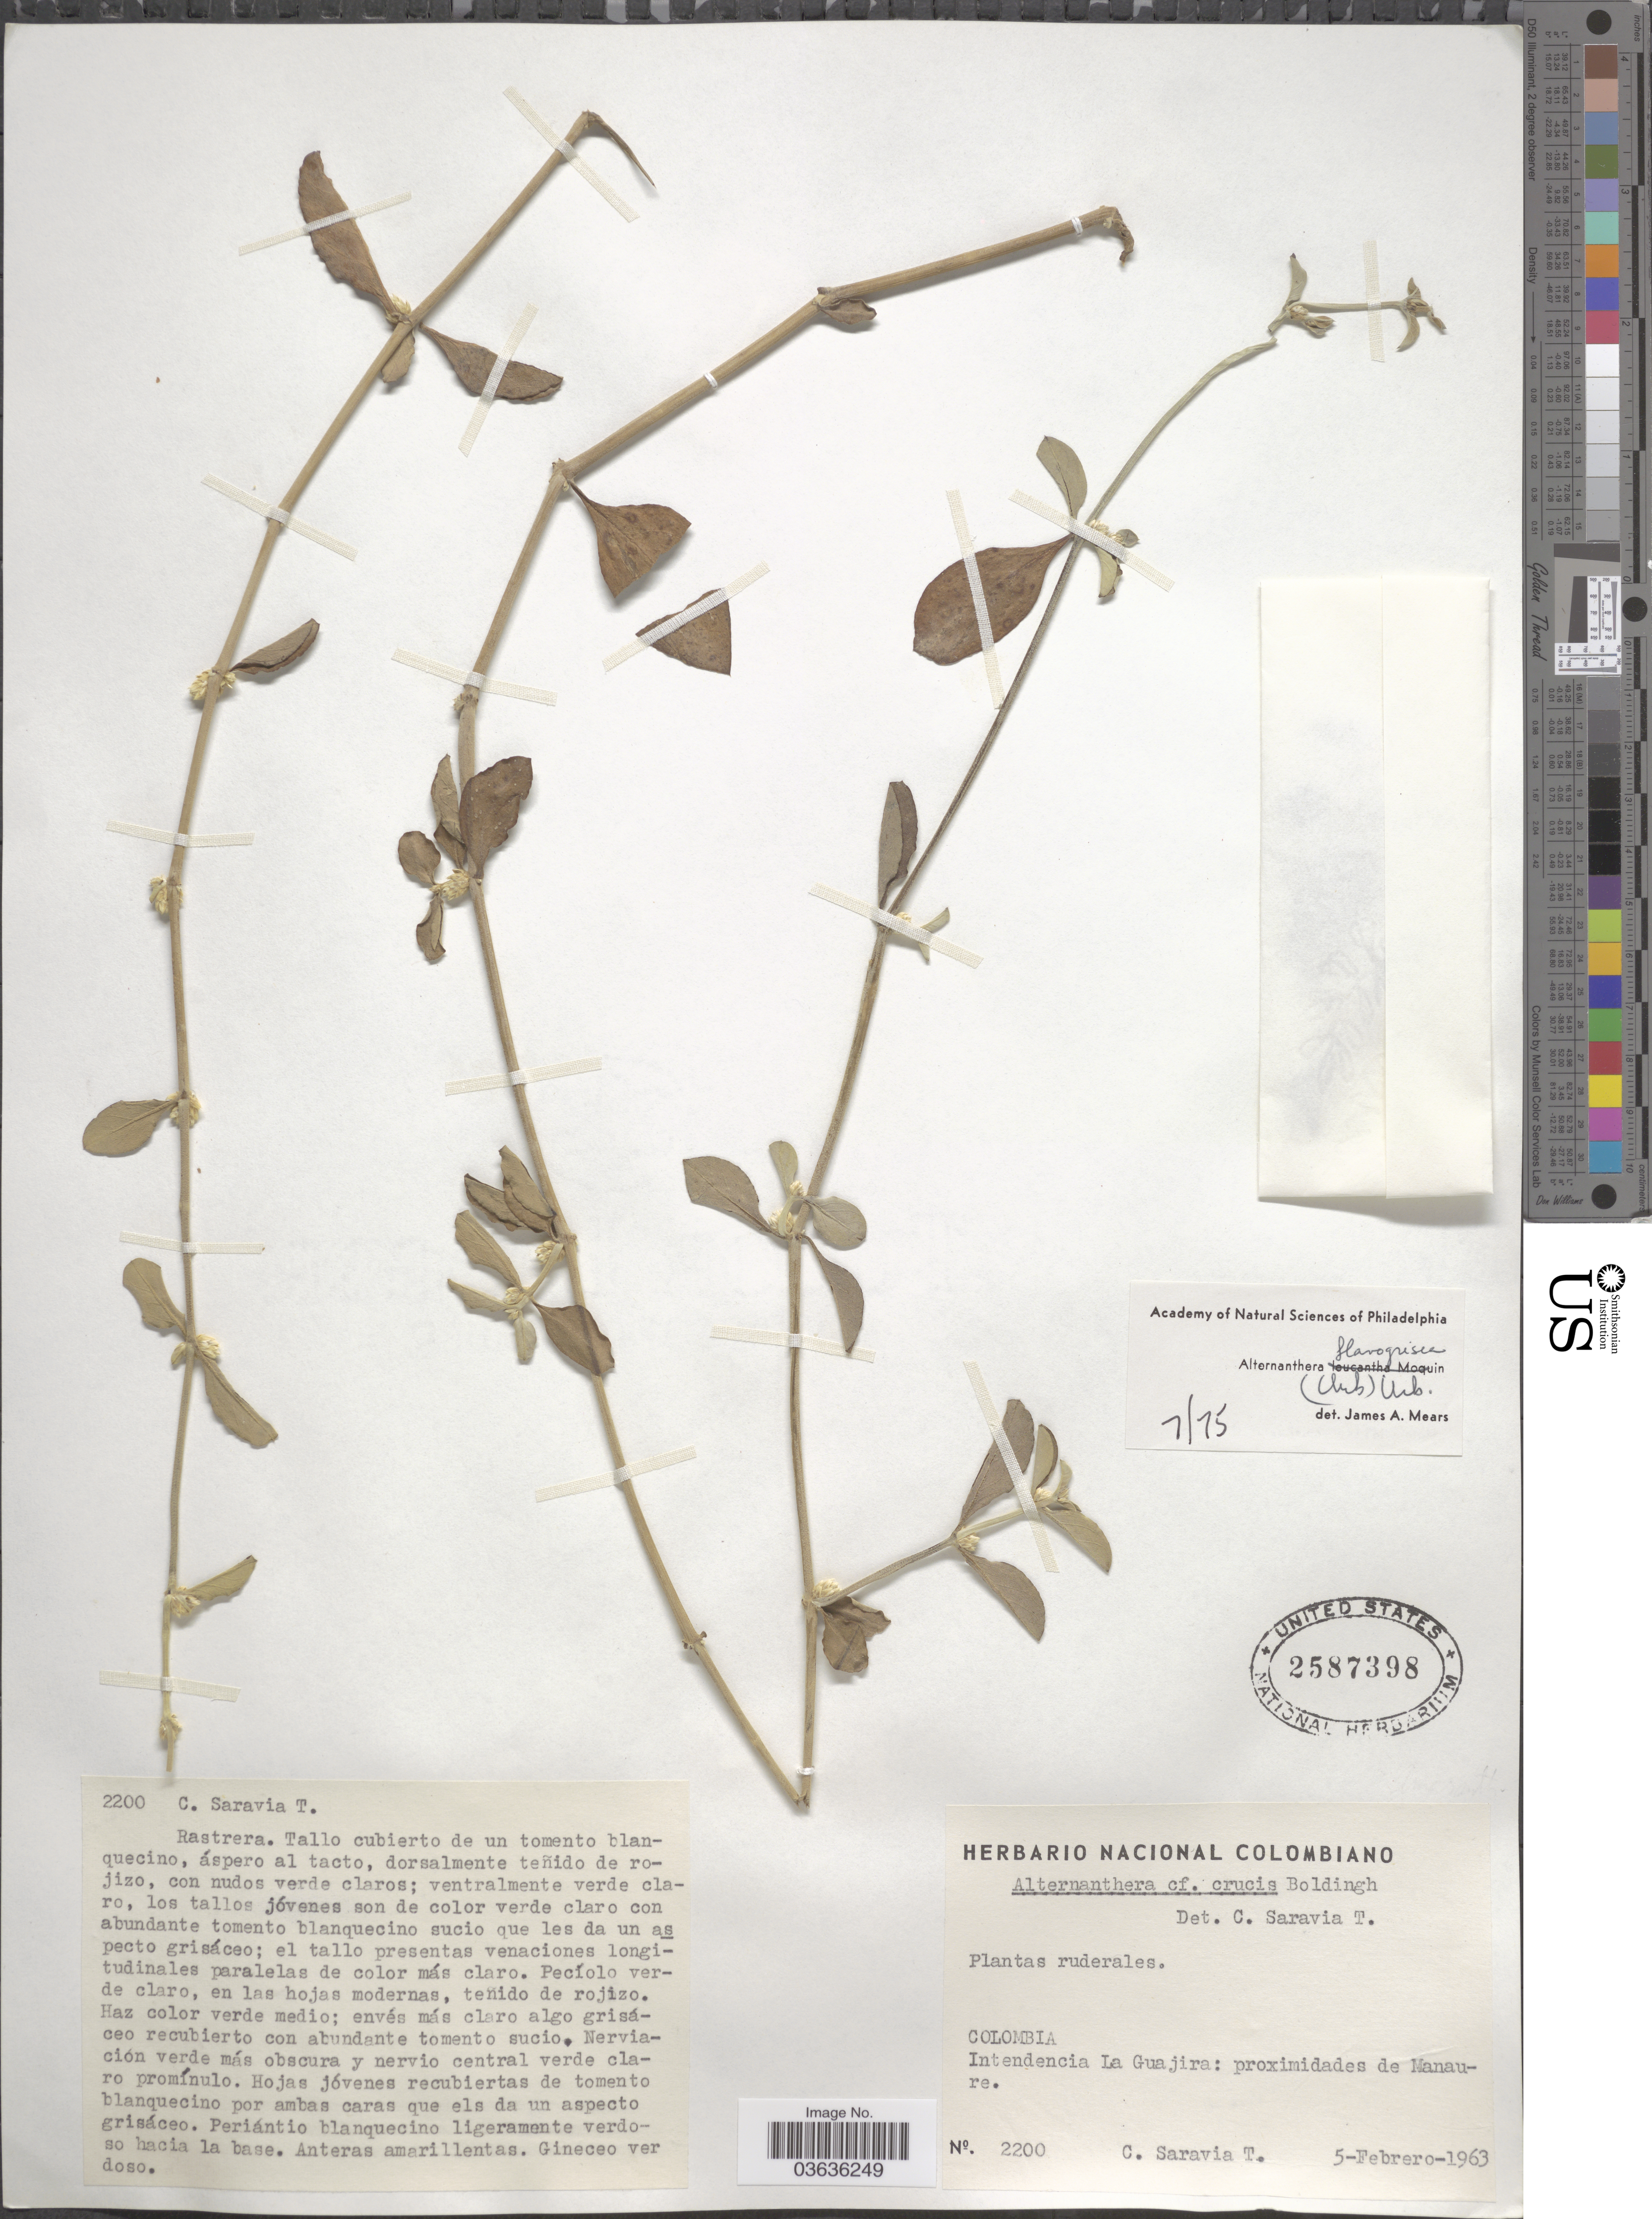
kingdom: Plantae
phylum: Tracheophyta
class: Magnoliopsida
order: Caryophyllales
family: Amaranthaceae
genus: Alternanthera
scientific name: Alternanthera flavogrisea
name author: Urb.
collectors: C. Saravia T.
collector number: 2200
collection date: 1963-02-05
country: Colombia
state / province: La Guajira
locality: Intendencia La Guajira: proximidades de Manaure.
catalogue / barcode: US 2587398